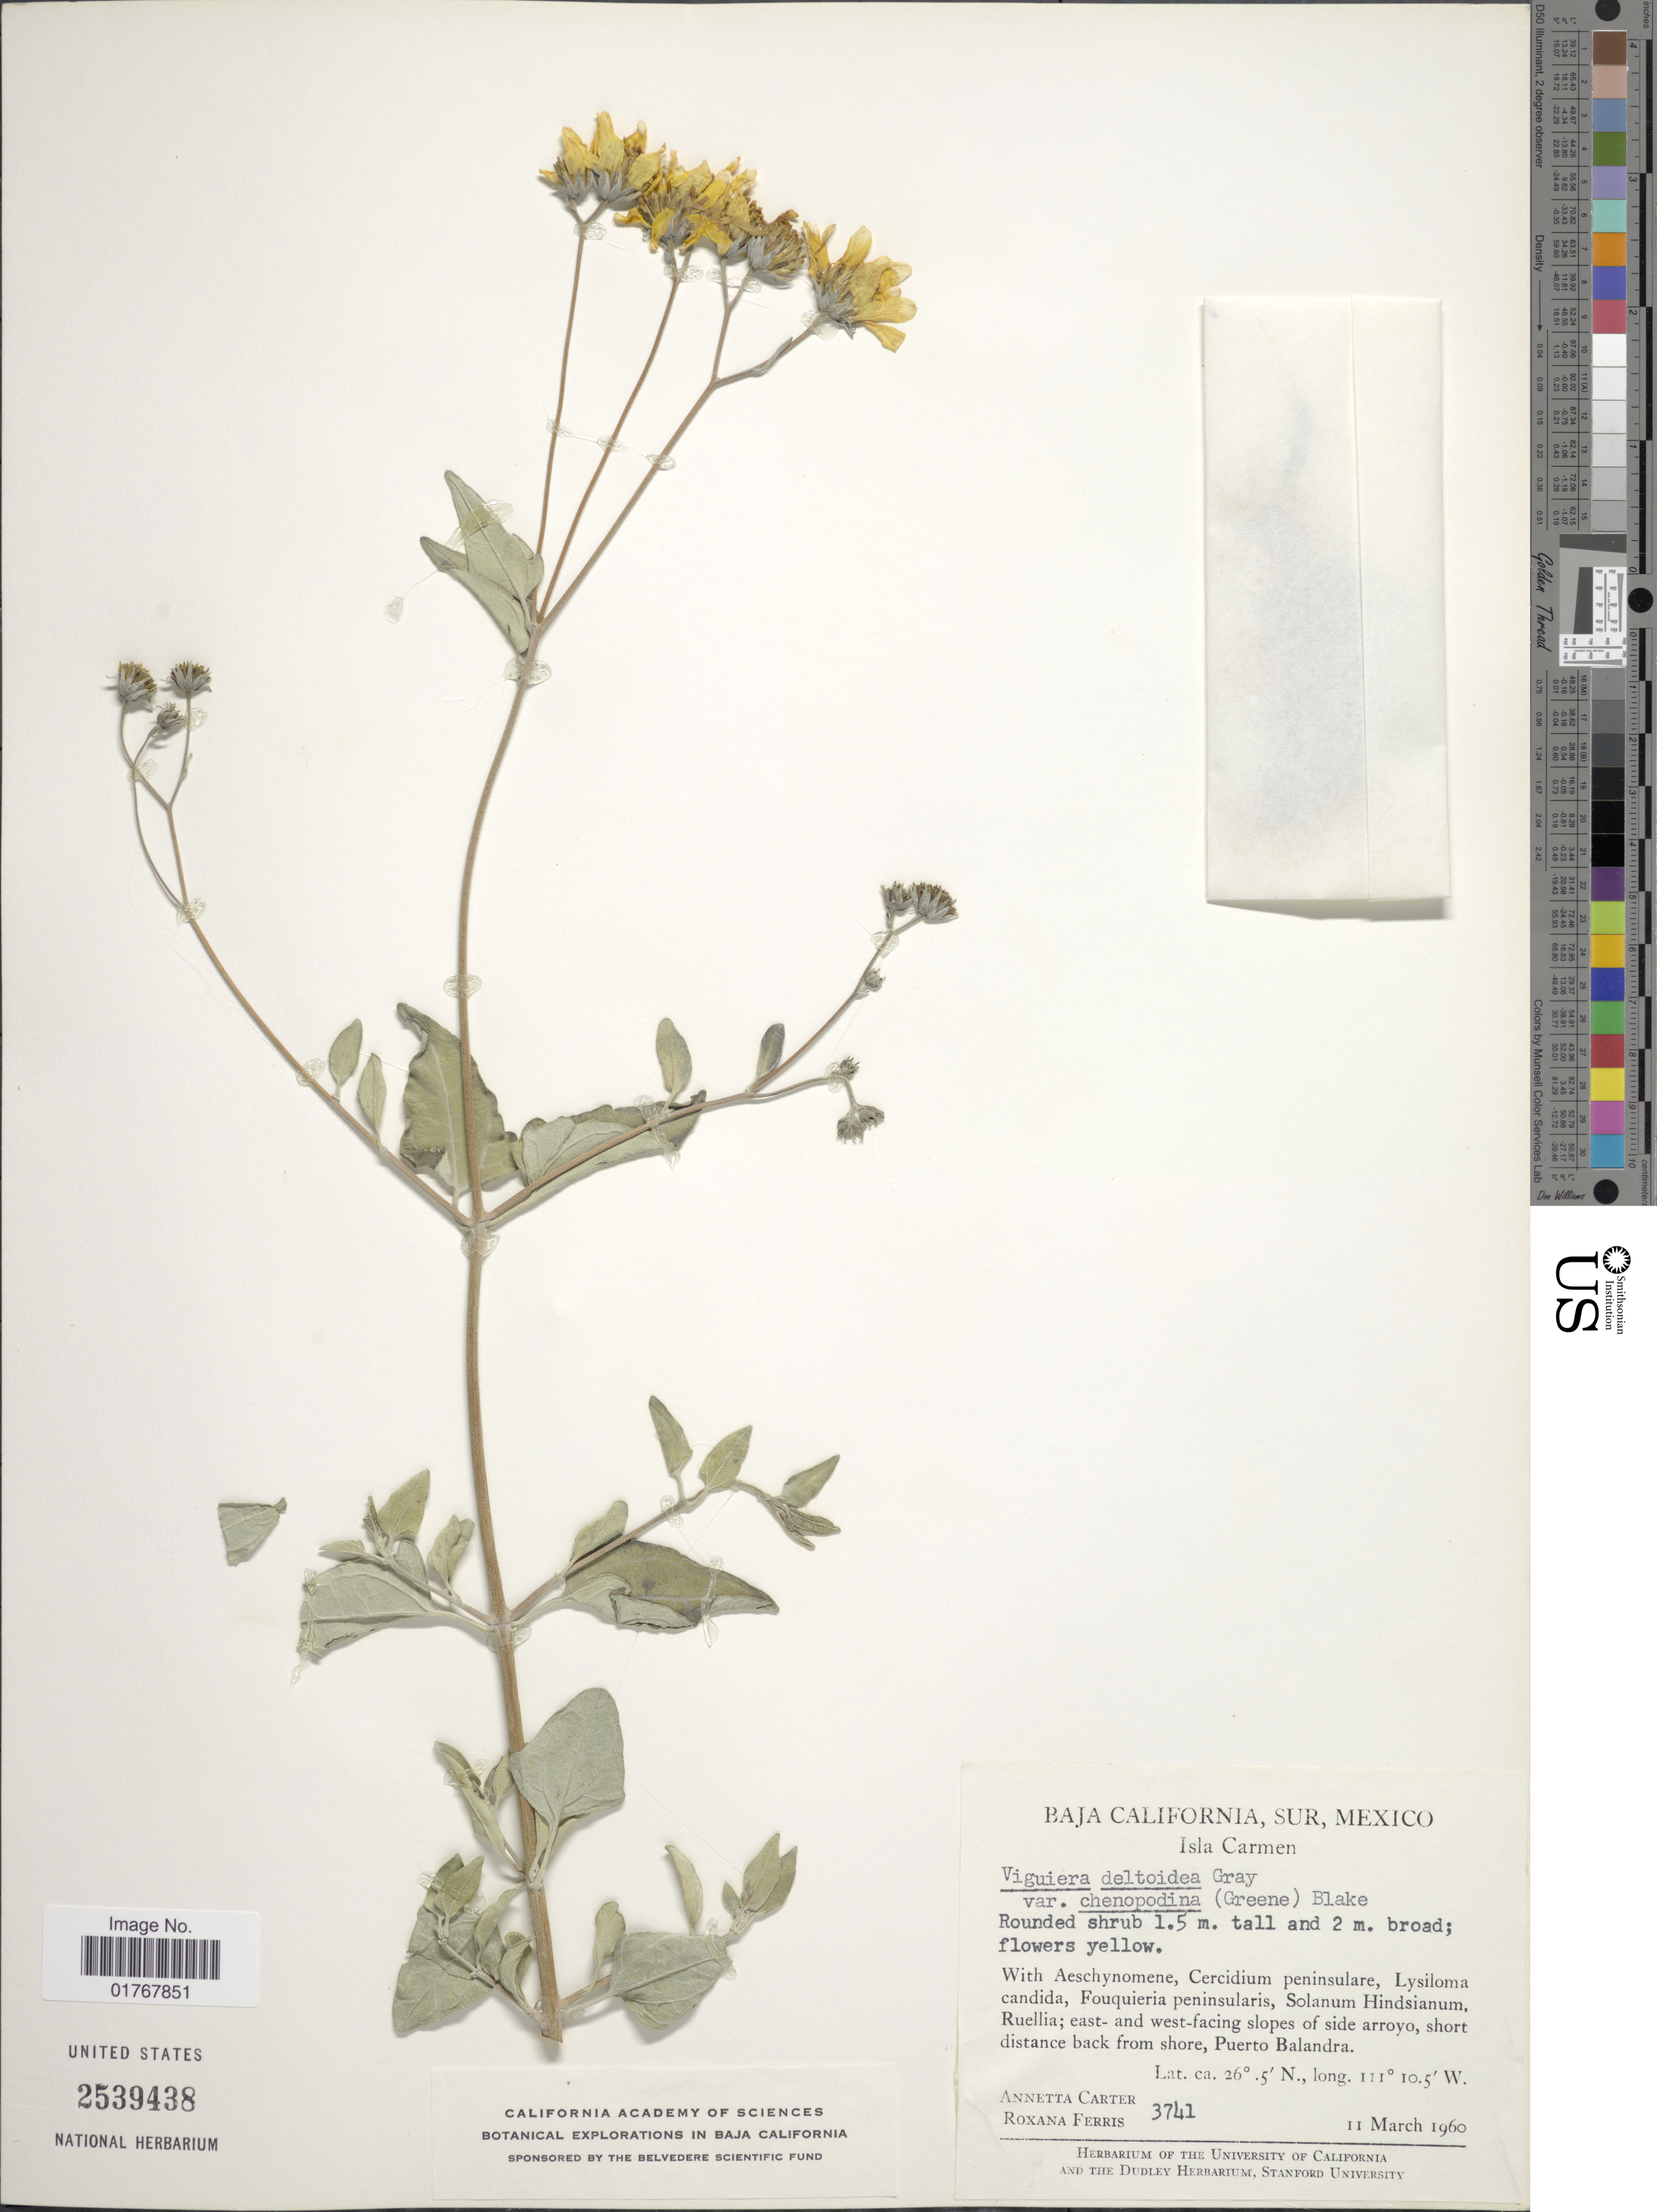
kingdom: Plantae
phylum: Tracheophyta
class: Magnoliopsida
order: Asterales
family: Asteraceae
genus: Viguiera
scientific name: Viguiera deltoidea var. chenopodina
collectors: A. Carter & R. S. Ferris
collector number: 3741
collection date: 1960-03-11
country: Mexico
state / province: Baja California Sur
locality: Isla Carmen, east-and west-facing slopes of side arroyo, short distance back from shore, Puerto Balandra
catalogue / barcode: US 2539438